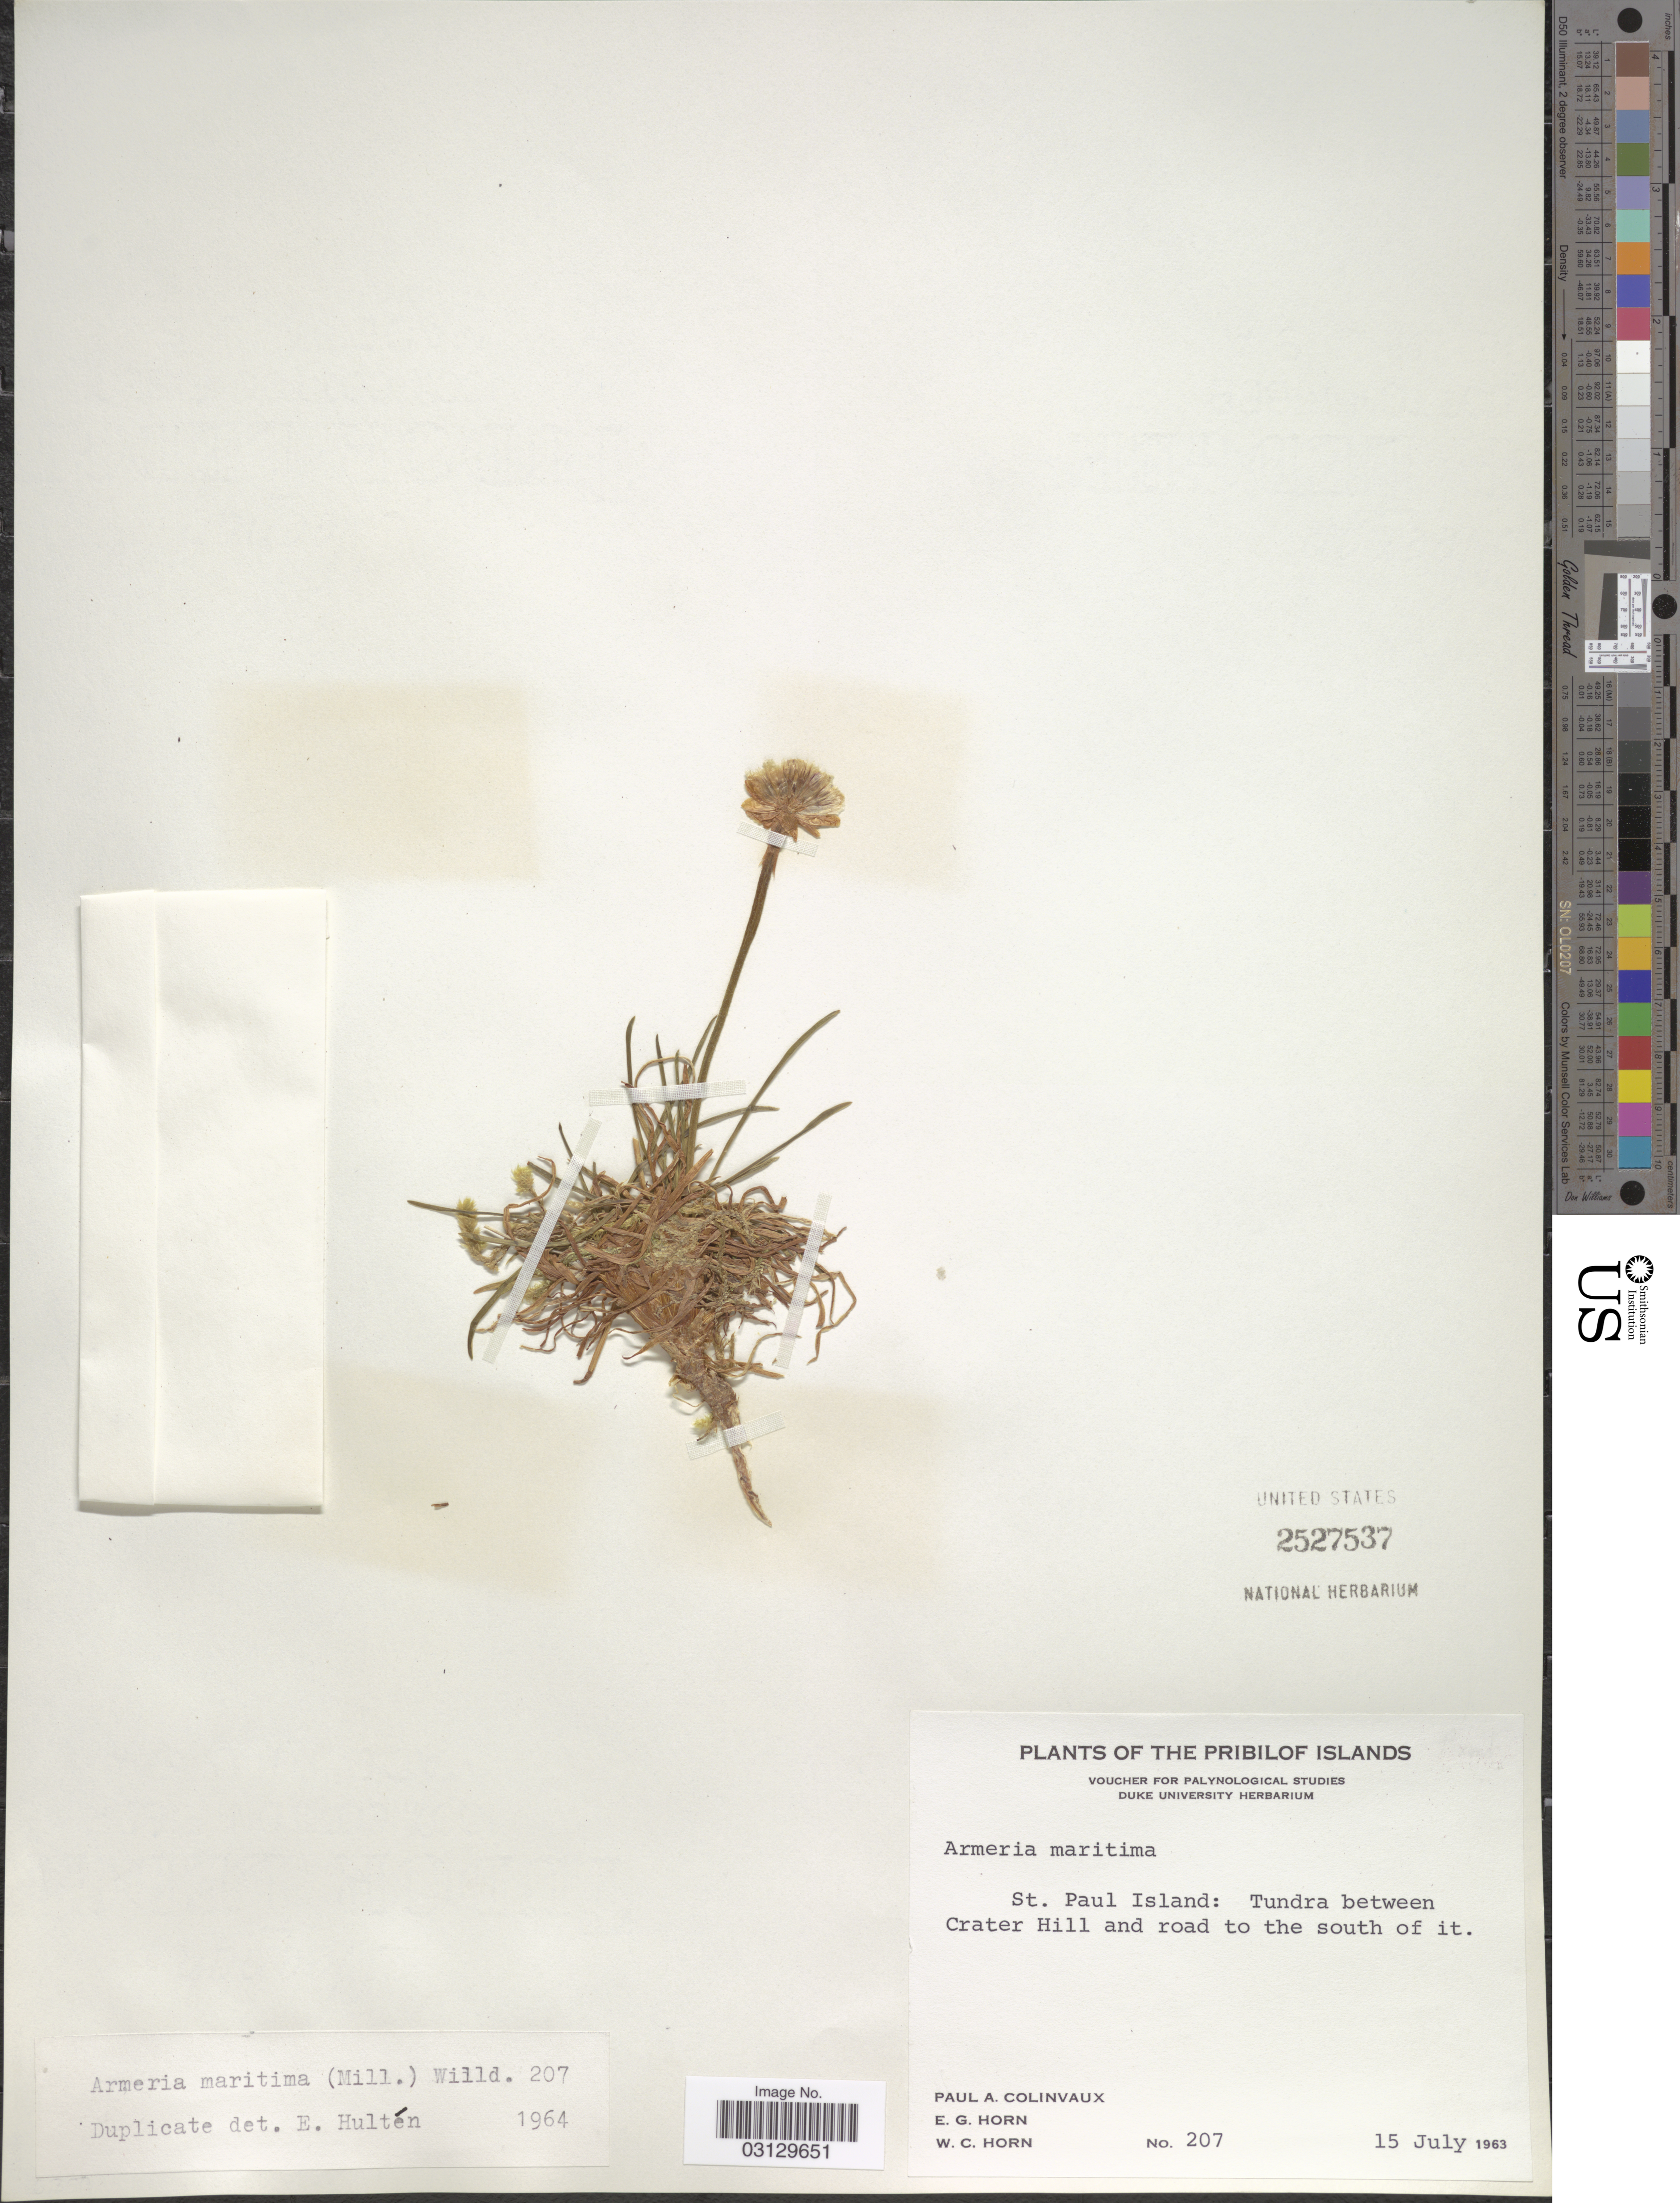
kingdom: Plantae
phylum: Tracheophyta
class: Magnoliopsida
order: Caryophyllales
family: Plumbaginaceae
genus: Armeria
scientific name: Armeria maritima subsp. sibirica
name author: (Turcz. ex Boiss.) Nyman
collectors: P. Colinvaux, E. Horn & W. Horn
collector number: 207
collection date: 1963-07-15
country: United States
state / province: Alaska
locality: The Pribilof Islands. St. Paul Island: Tundra between Crater Hill and road to the south of it.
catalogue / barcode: US 2527537